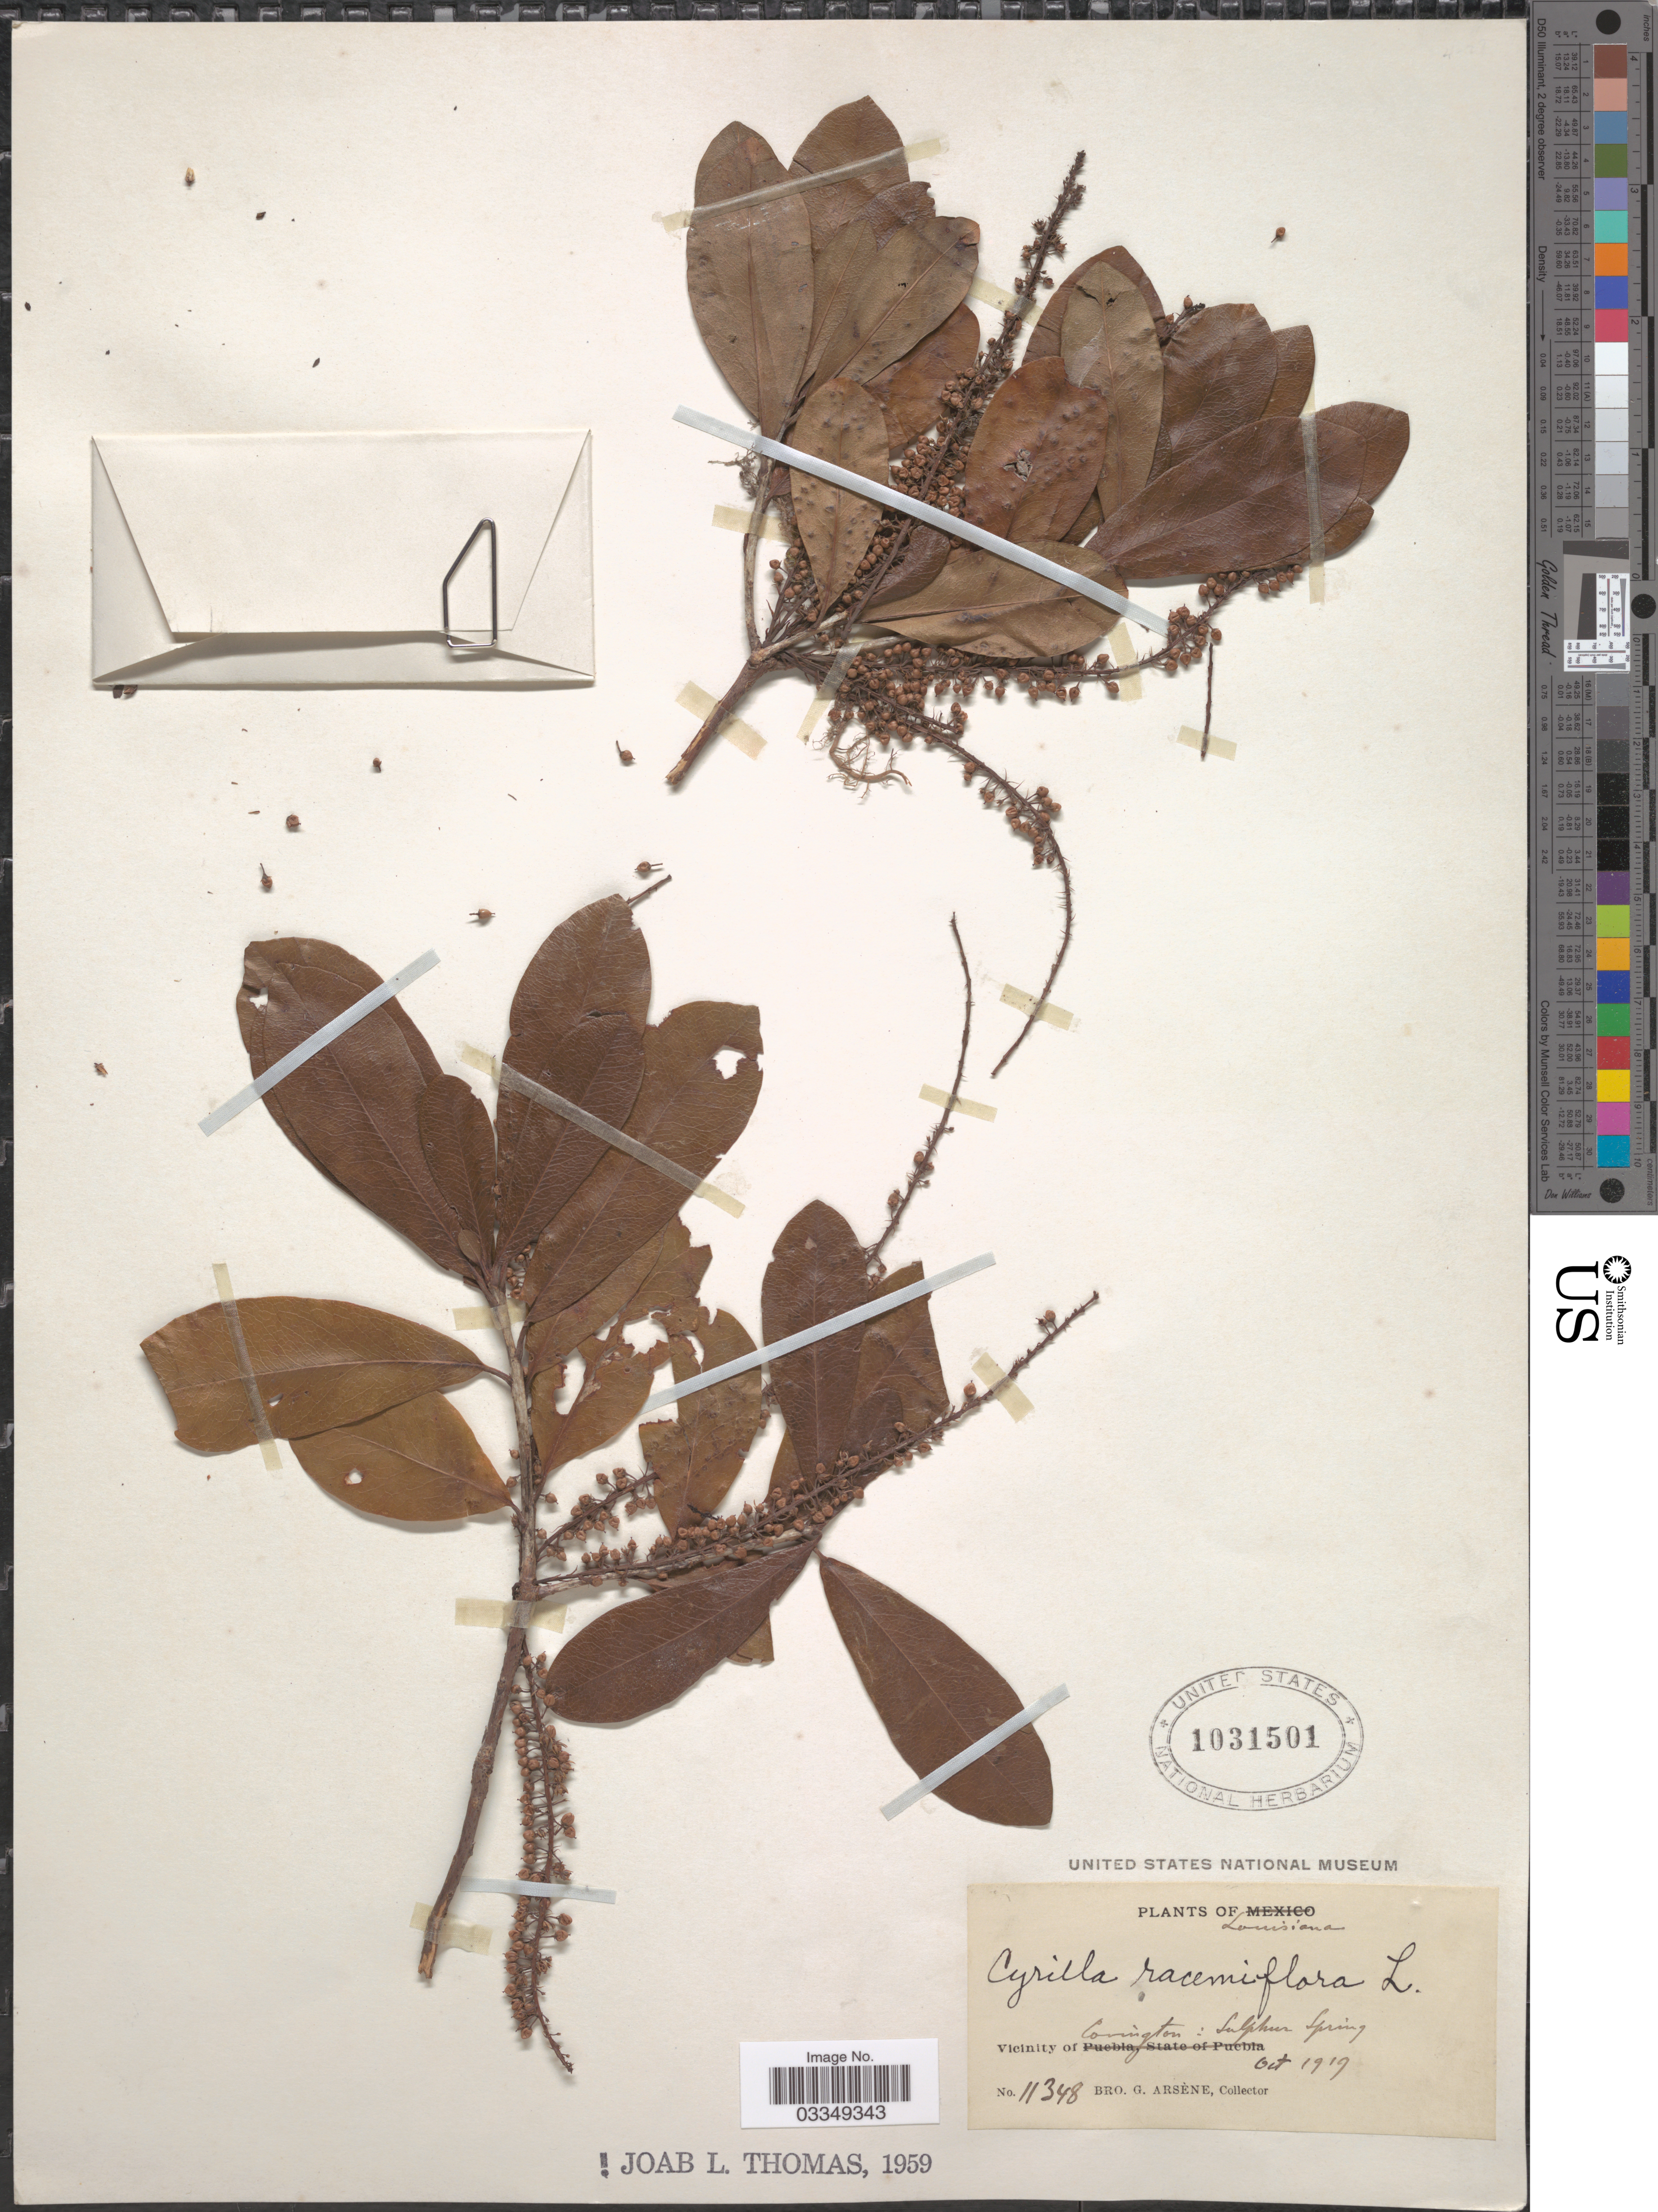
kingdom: Plantae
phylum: Tracheophyta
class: Magnoliopsida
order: Ericales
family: Cyrillaceae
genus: Cyrilla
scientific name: Cyrilla racemiflora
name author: L.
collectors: Bro. G. Arsène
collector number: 11348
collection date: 1919-10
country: United States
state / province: Louisiana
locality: Vicinity of Covington: Sulphur Spring.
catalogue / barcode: US 1031501